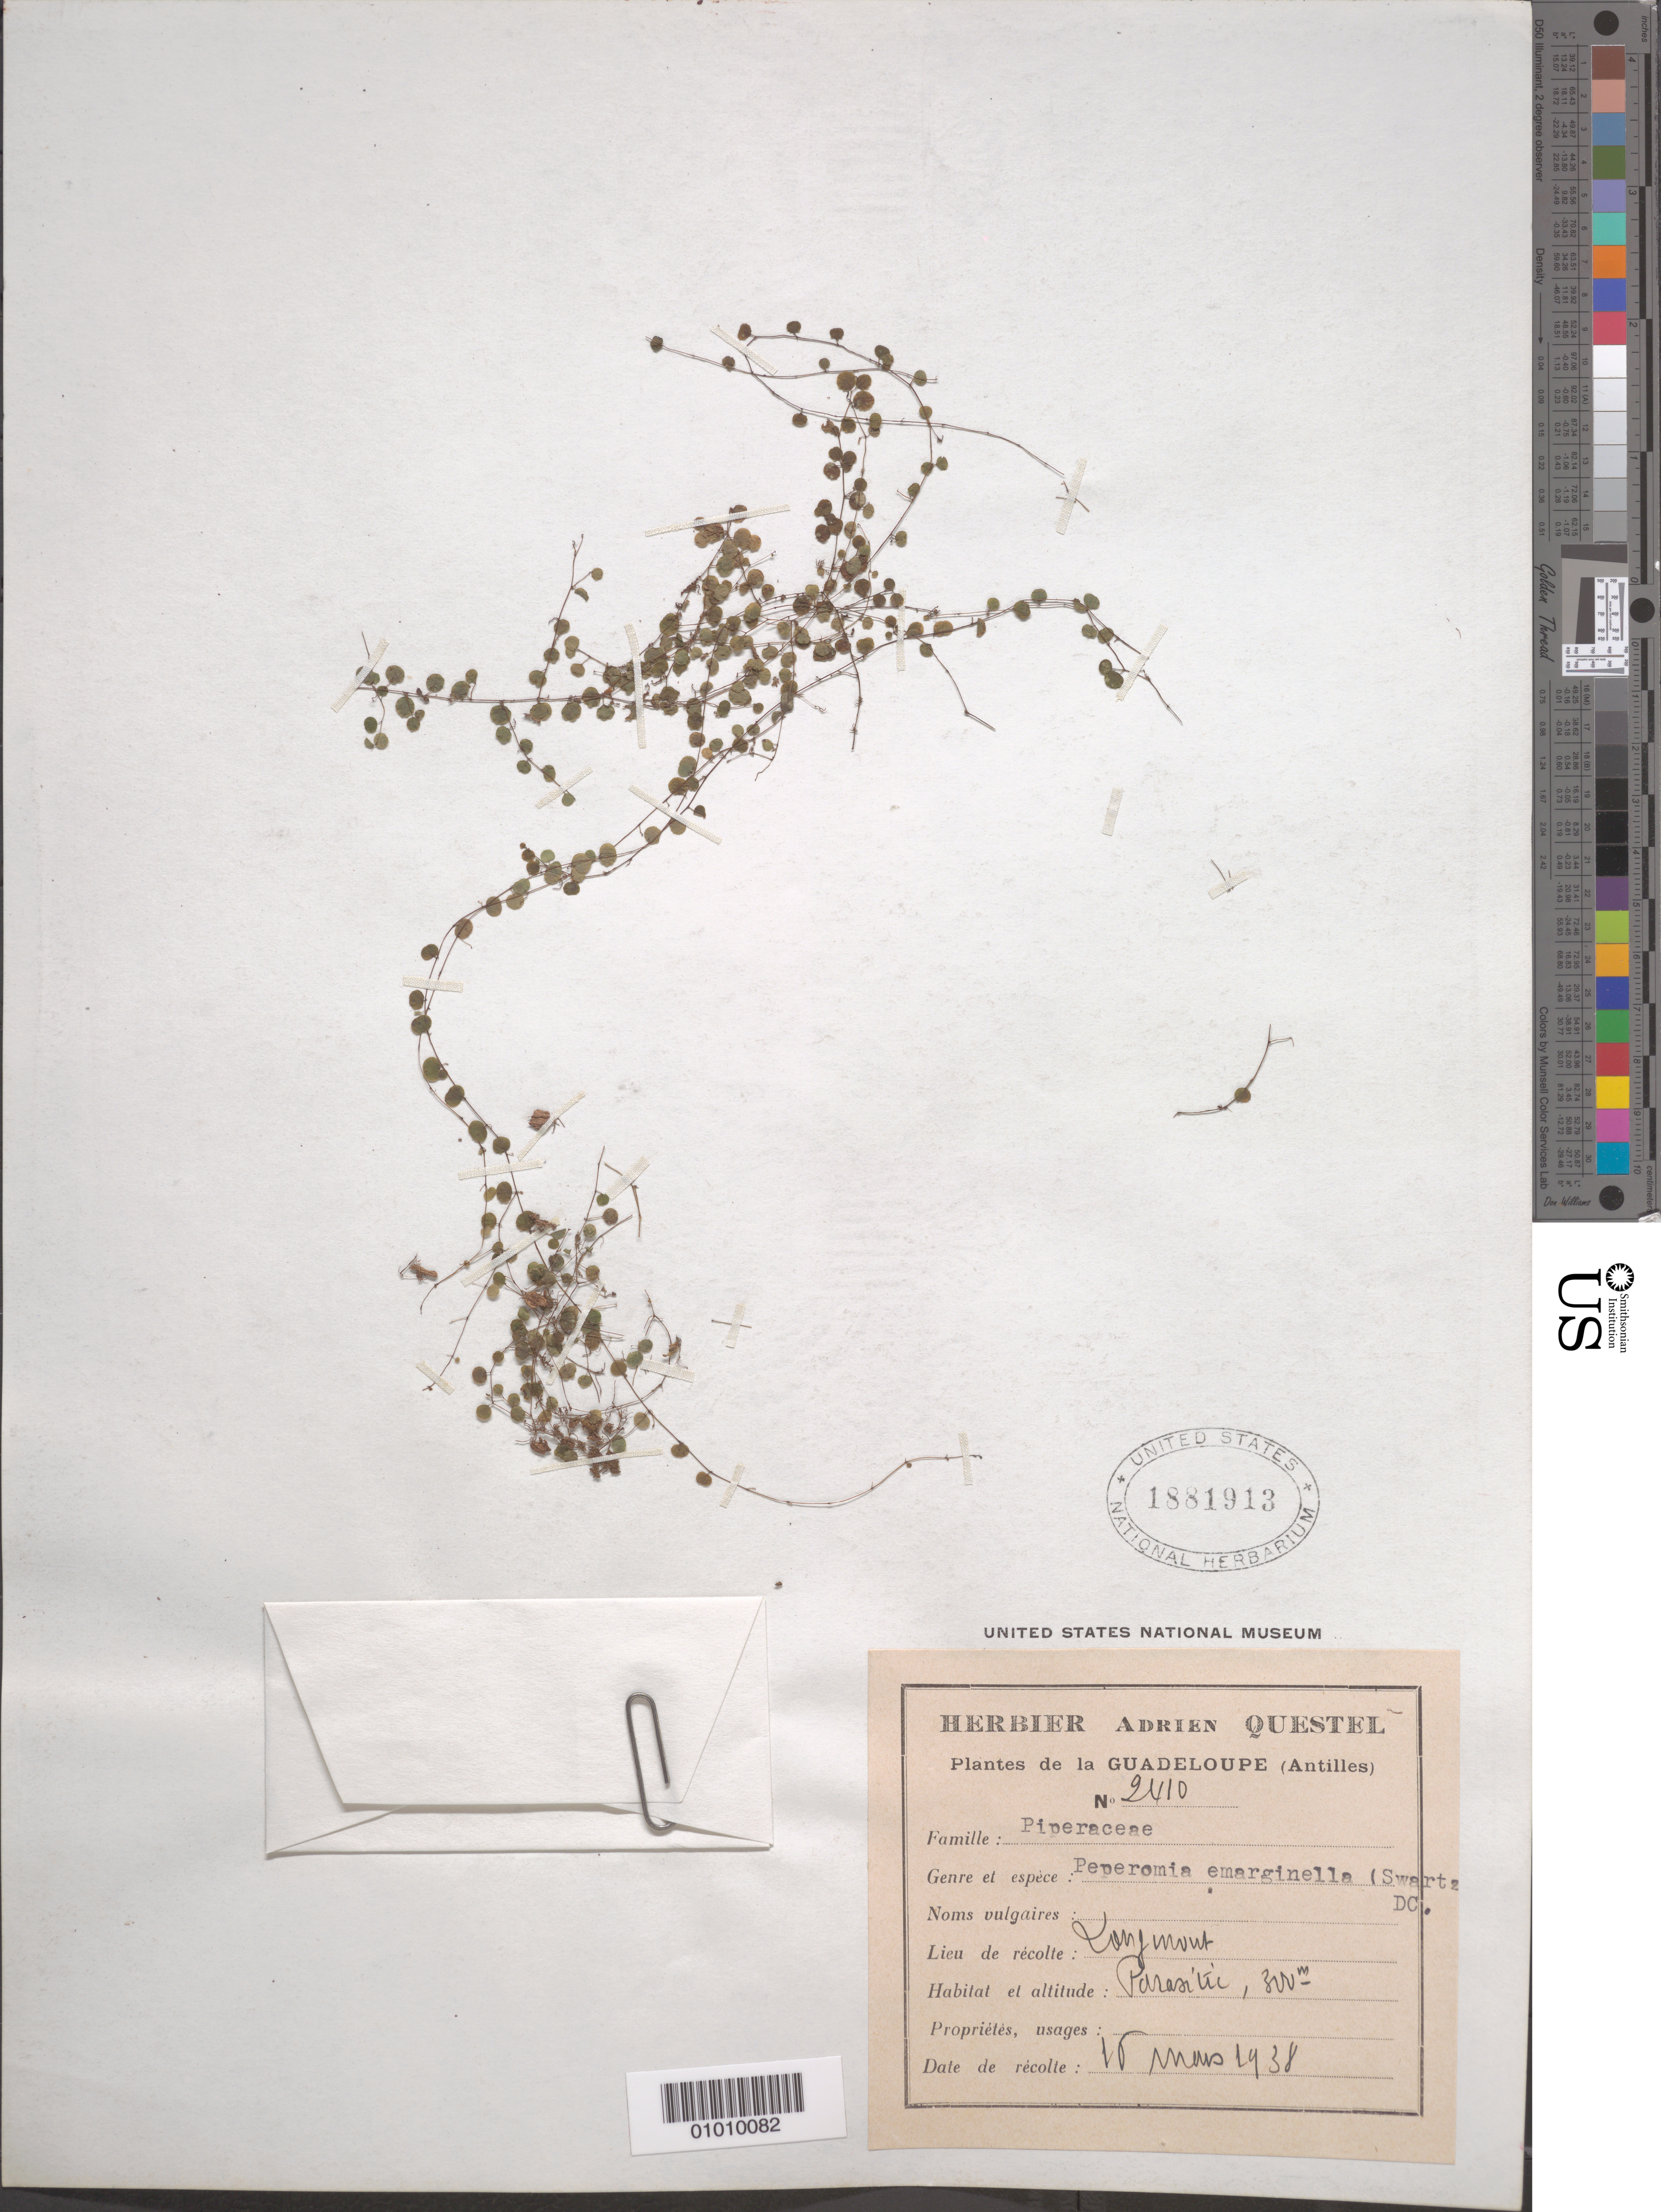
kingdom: Plantae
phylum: Tracheophyta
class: Magnoliopsida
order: Piperales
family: Piperaceae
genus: Peperomia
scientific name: Peperomia emarginella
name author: (Sw. ex Wikstr.) C. DC.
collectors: A. Questel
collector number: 2410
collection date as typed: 16 Mar 1938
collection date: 1938-03-16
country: Guadeloupe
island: Basse Terre [Guadeloupe]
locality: Longmont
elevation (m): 300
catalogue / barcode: US 1881913